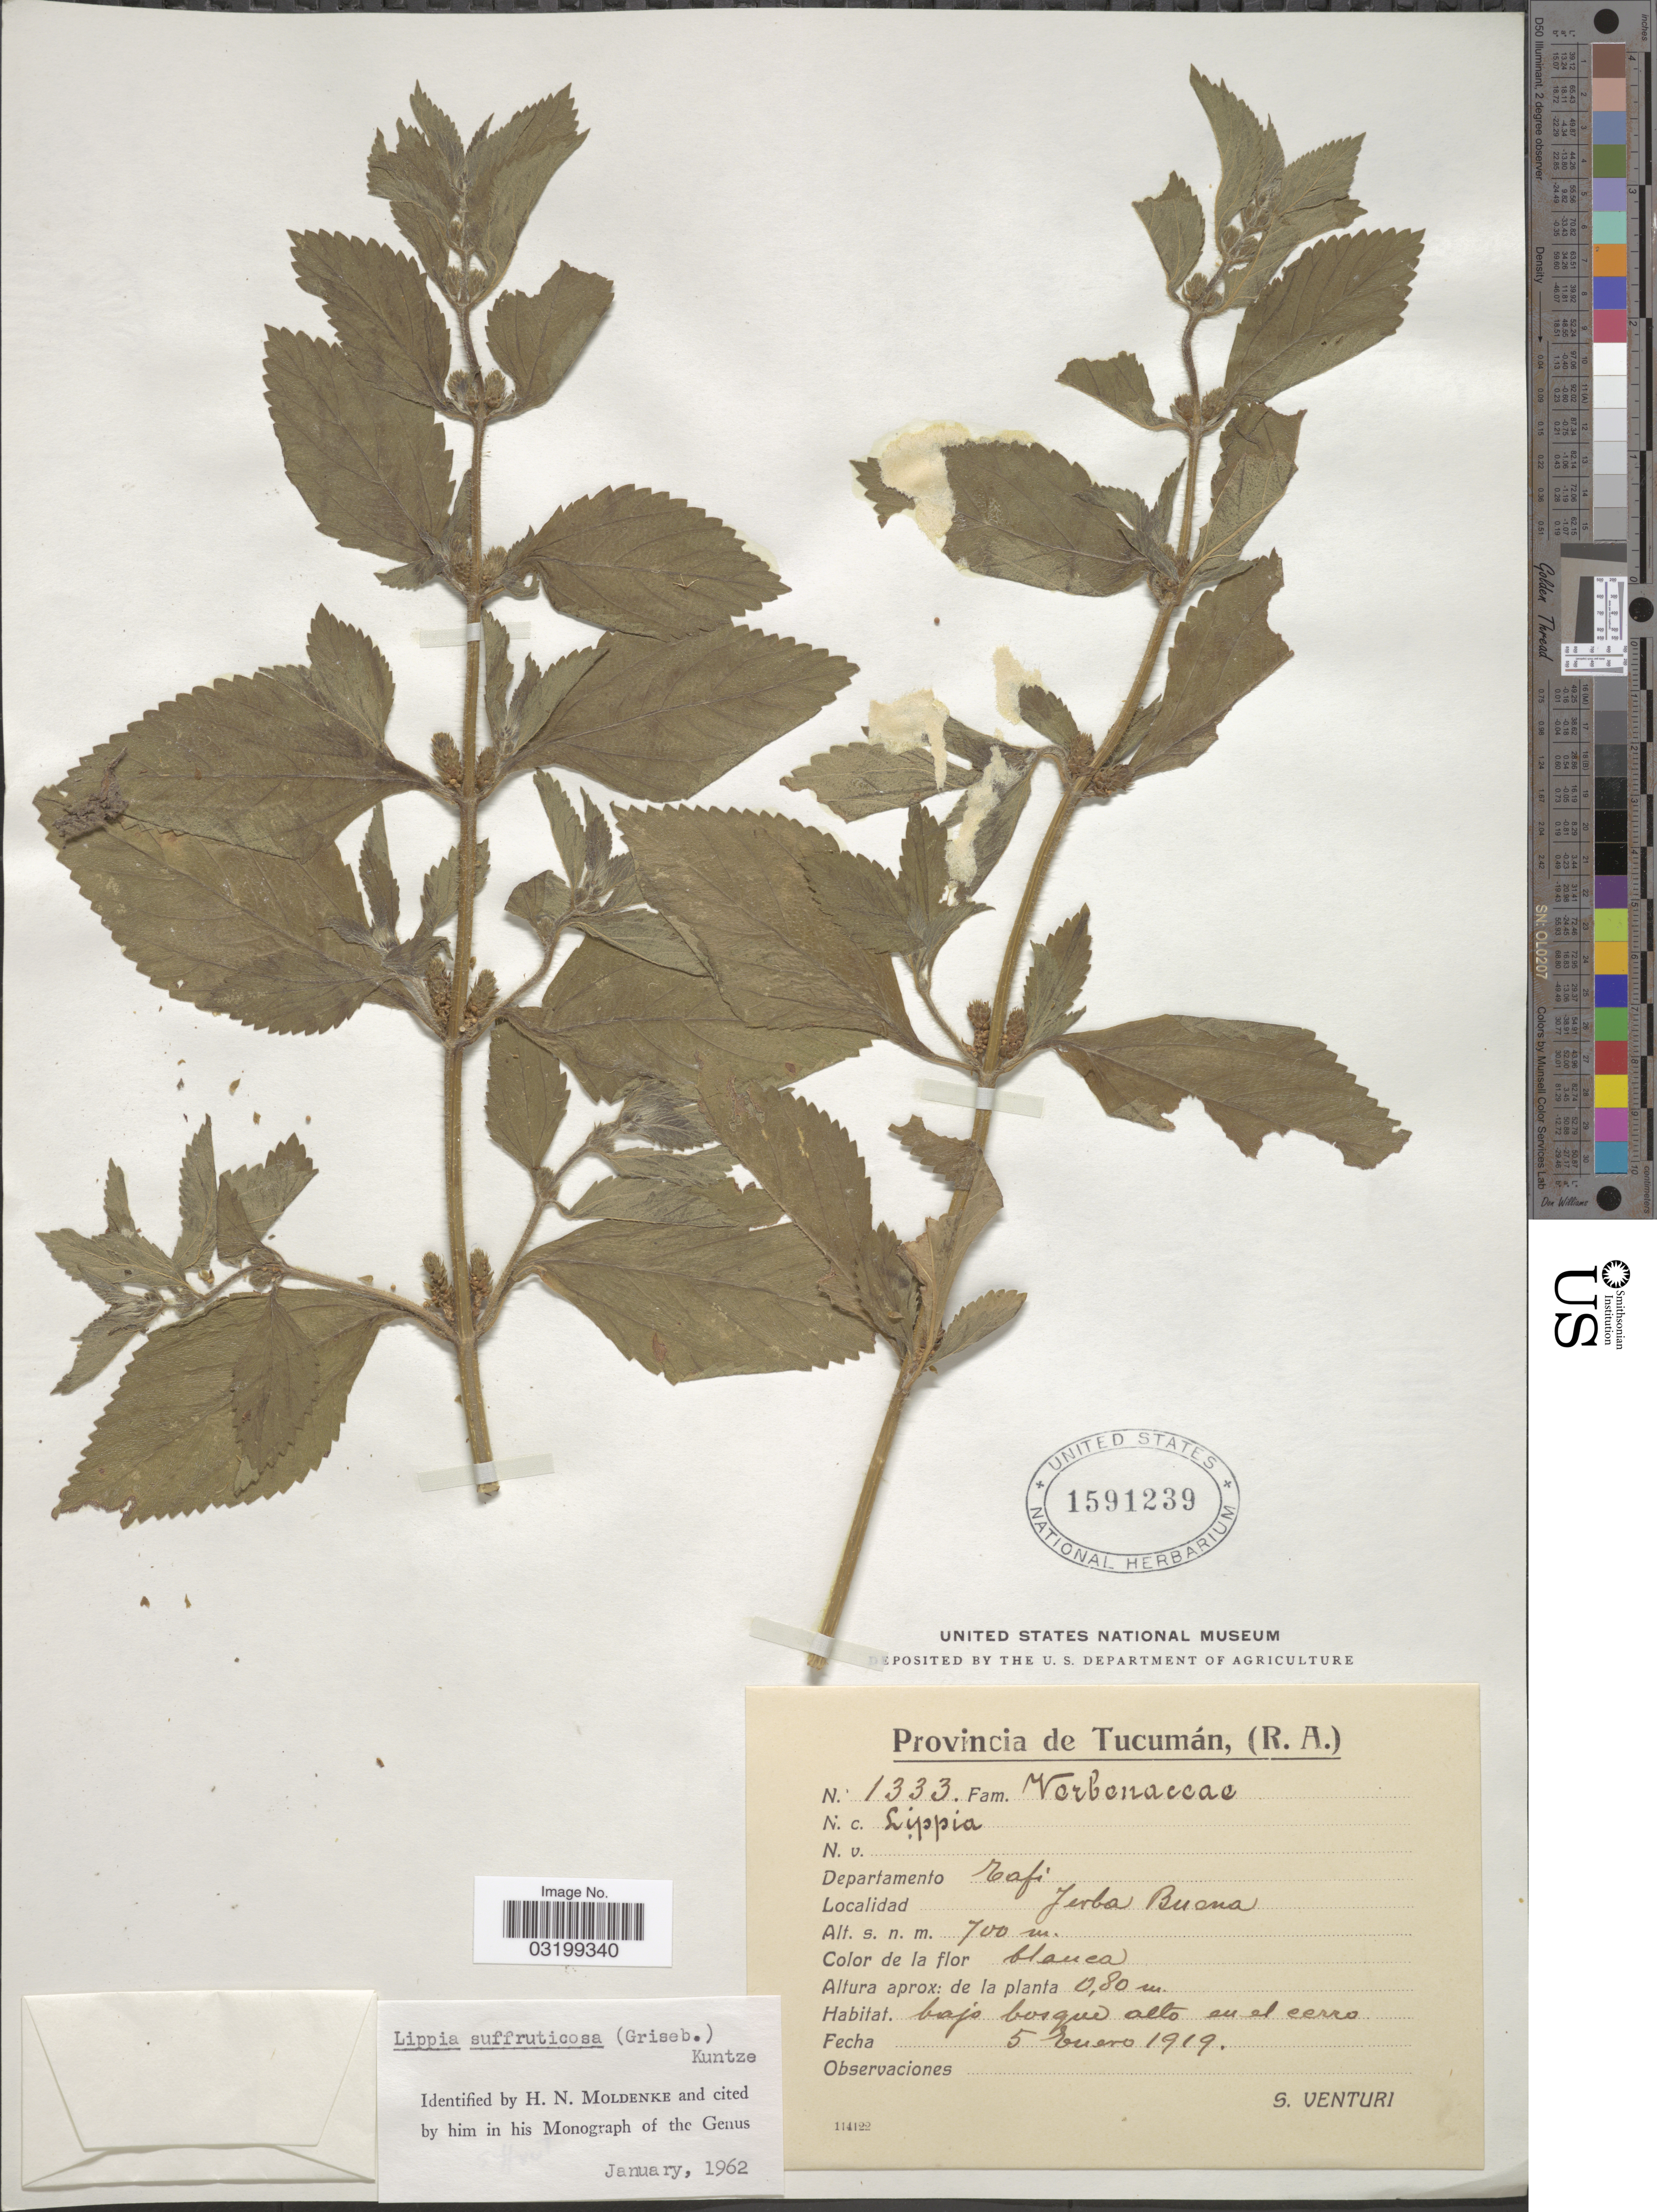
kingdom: Plantae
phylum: Tracheophyta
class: Magnoliopsida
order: Lamiales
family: Verbenaceae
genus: Lippia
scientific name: Lippia suffruticosa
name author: (Griseb.) Kuntze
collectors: S. Venturi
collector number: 1333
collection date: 1919-01-05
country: Argentina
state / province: Tucuman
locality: Departamento Tafi. Yerba Buena.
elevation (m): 700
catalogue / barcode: US 1591239